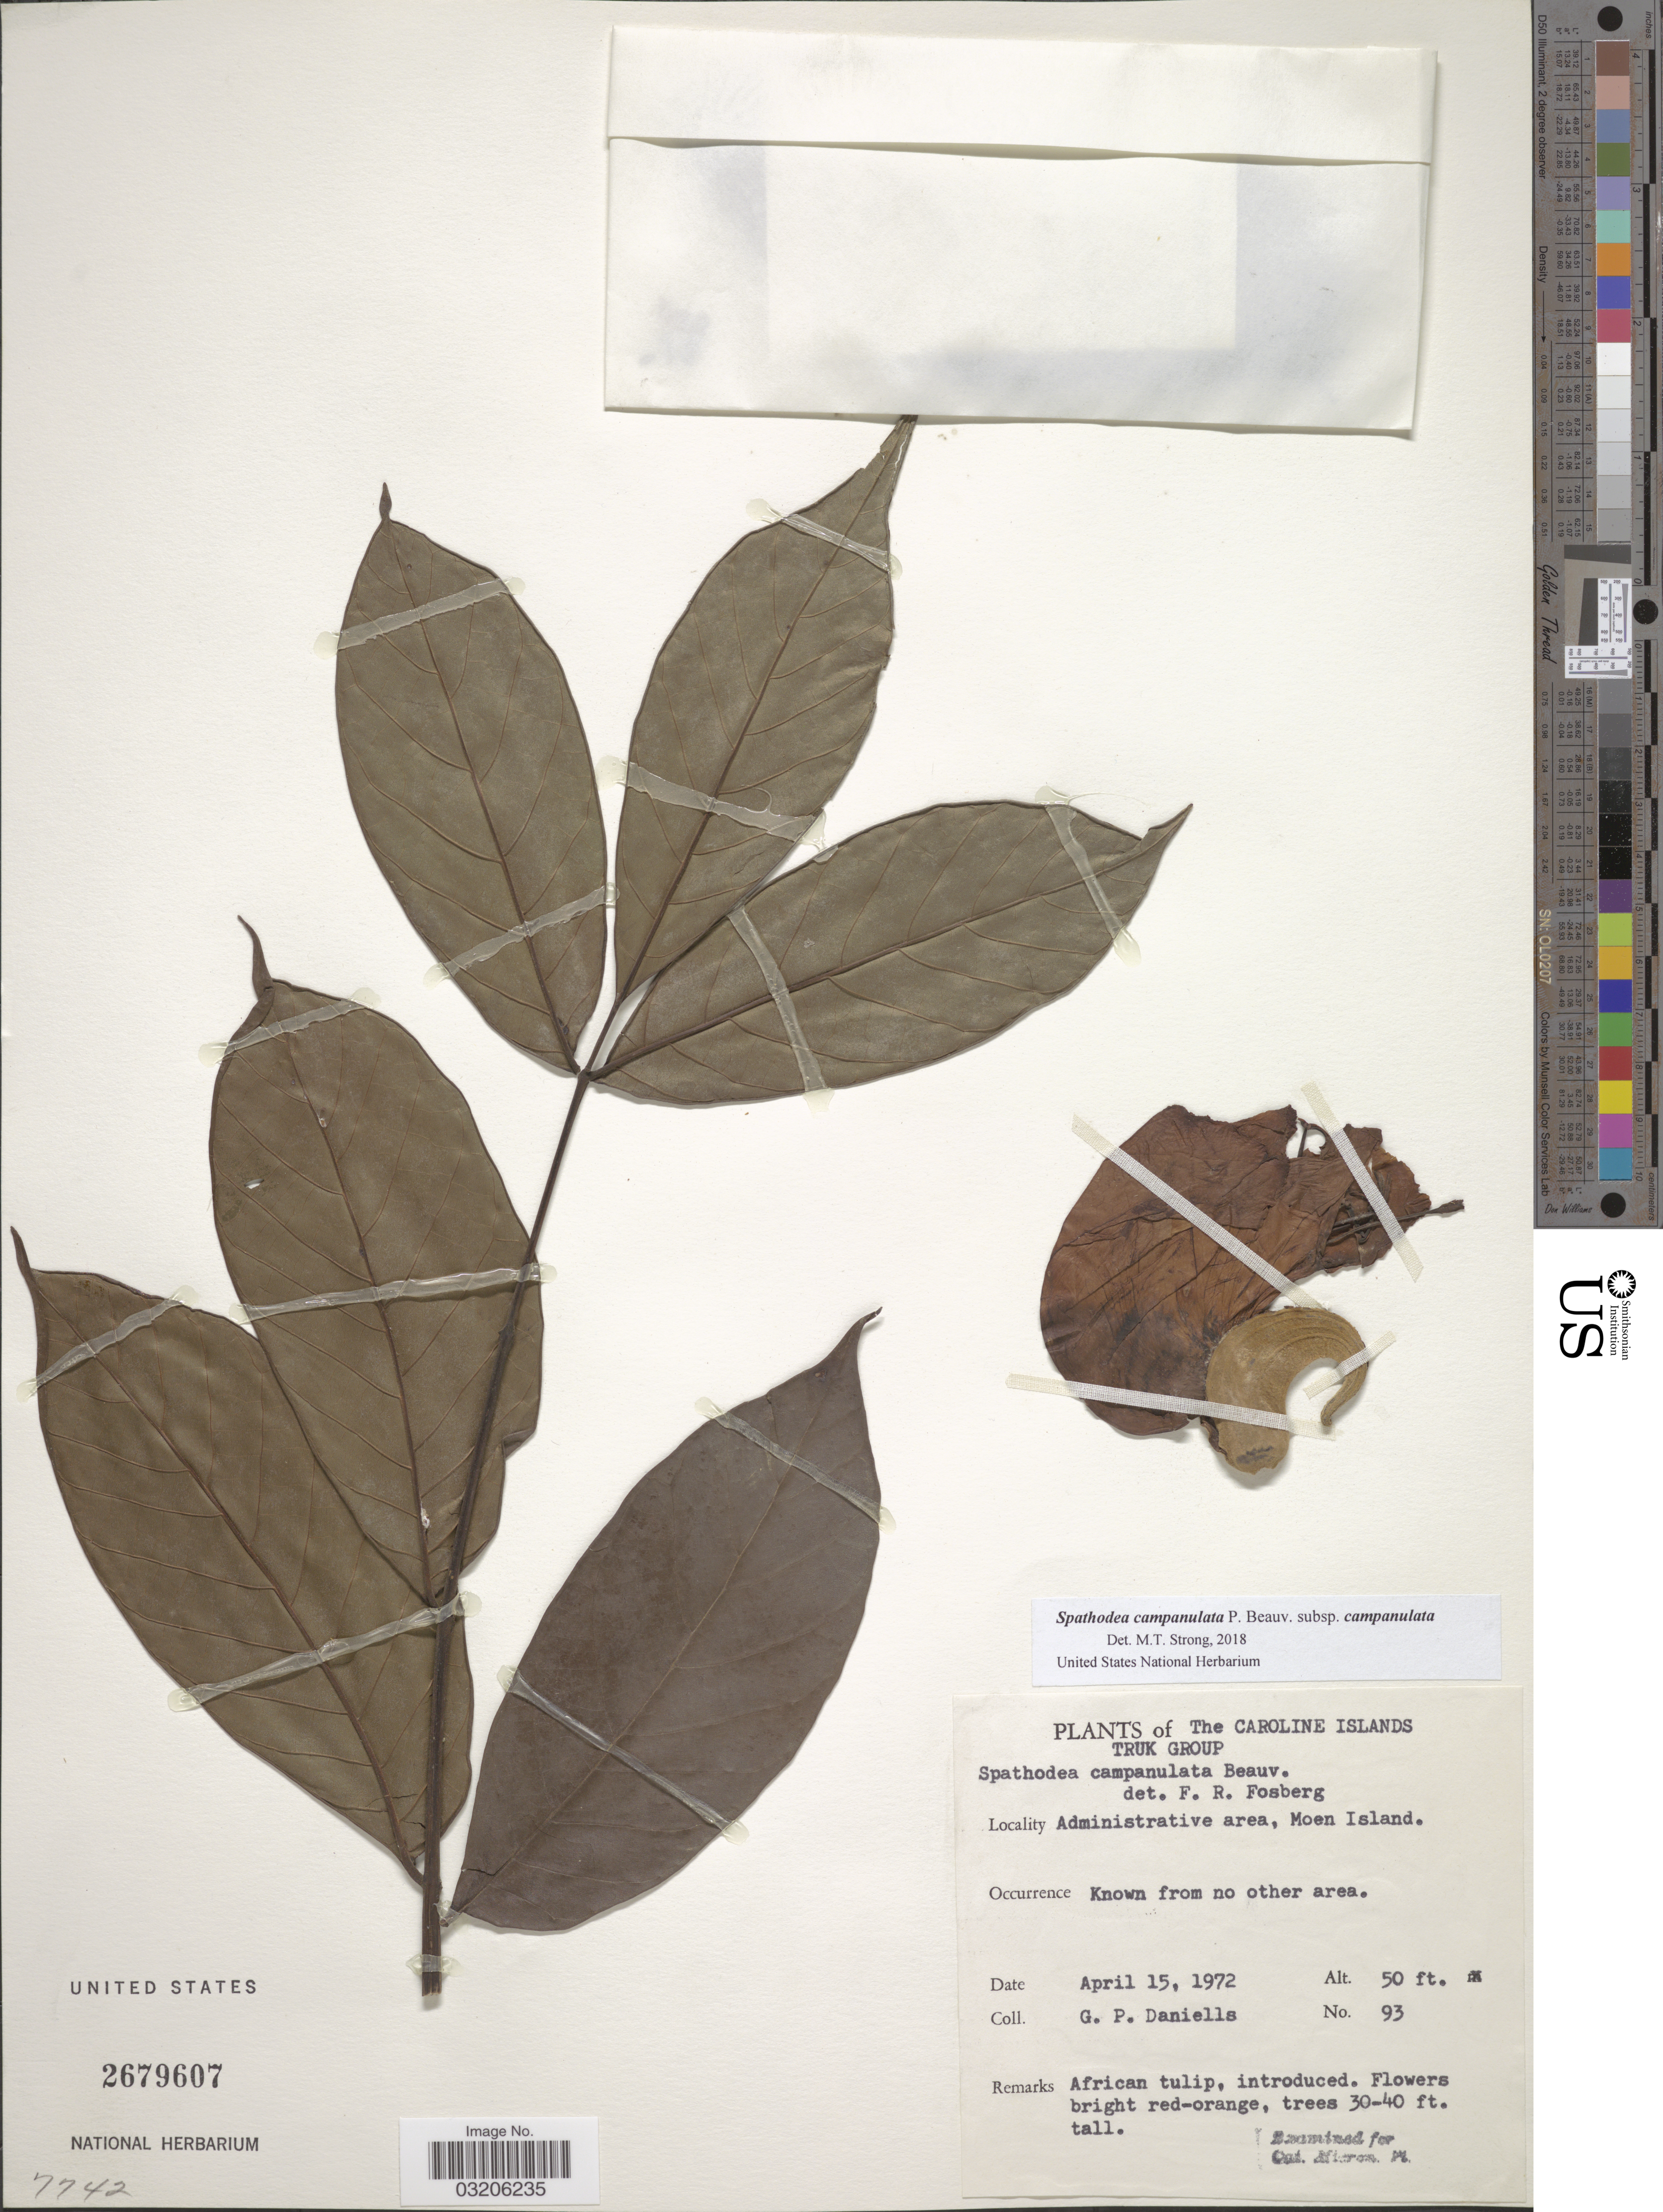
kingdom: Plantae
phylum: Tracheophyta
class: Magnoliopsida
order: Lamiales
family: Bignoniaceae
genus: Spathodea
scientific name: Spathodea campanulata subsp. campanulata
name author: P. Beauv.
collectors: G. Daniells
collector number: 93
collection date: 1972-04-15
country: Micronesia, Federated States of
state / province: Truk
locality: The Caroline Islands. Truk Group. Administrative area, Moen Island.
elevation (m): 15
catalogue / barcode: US 2679607